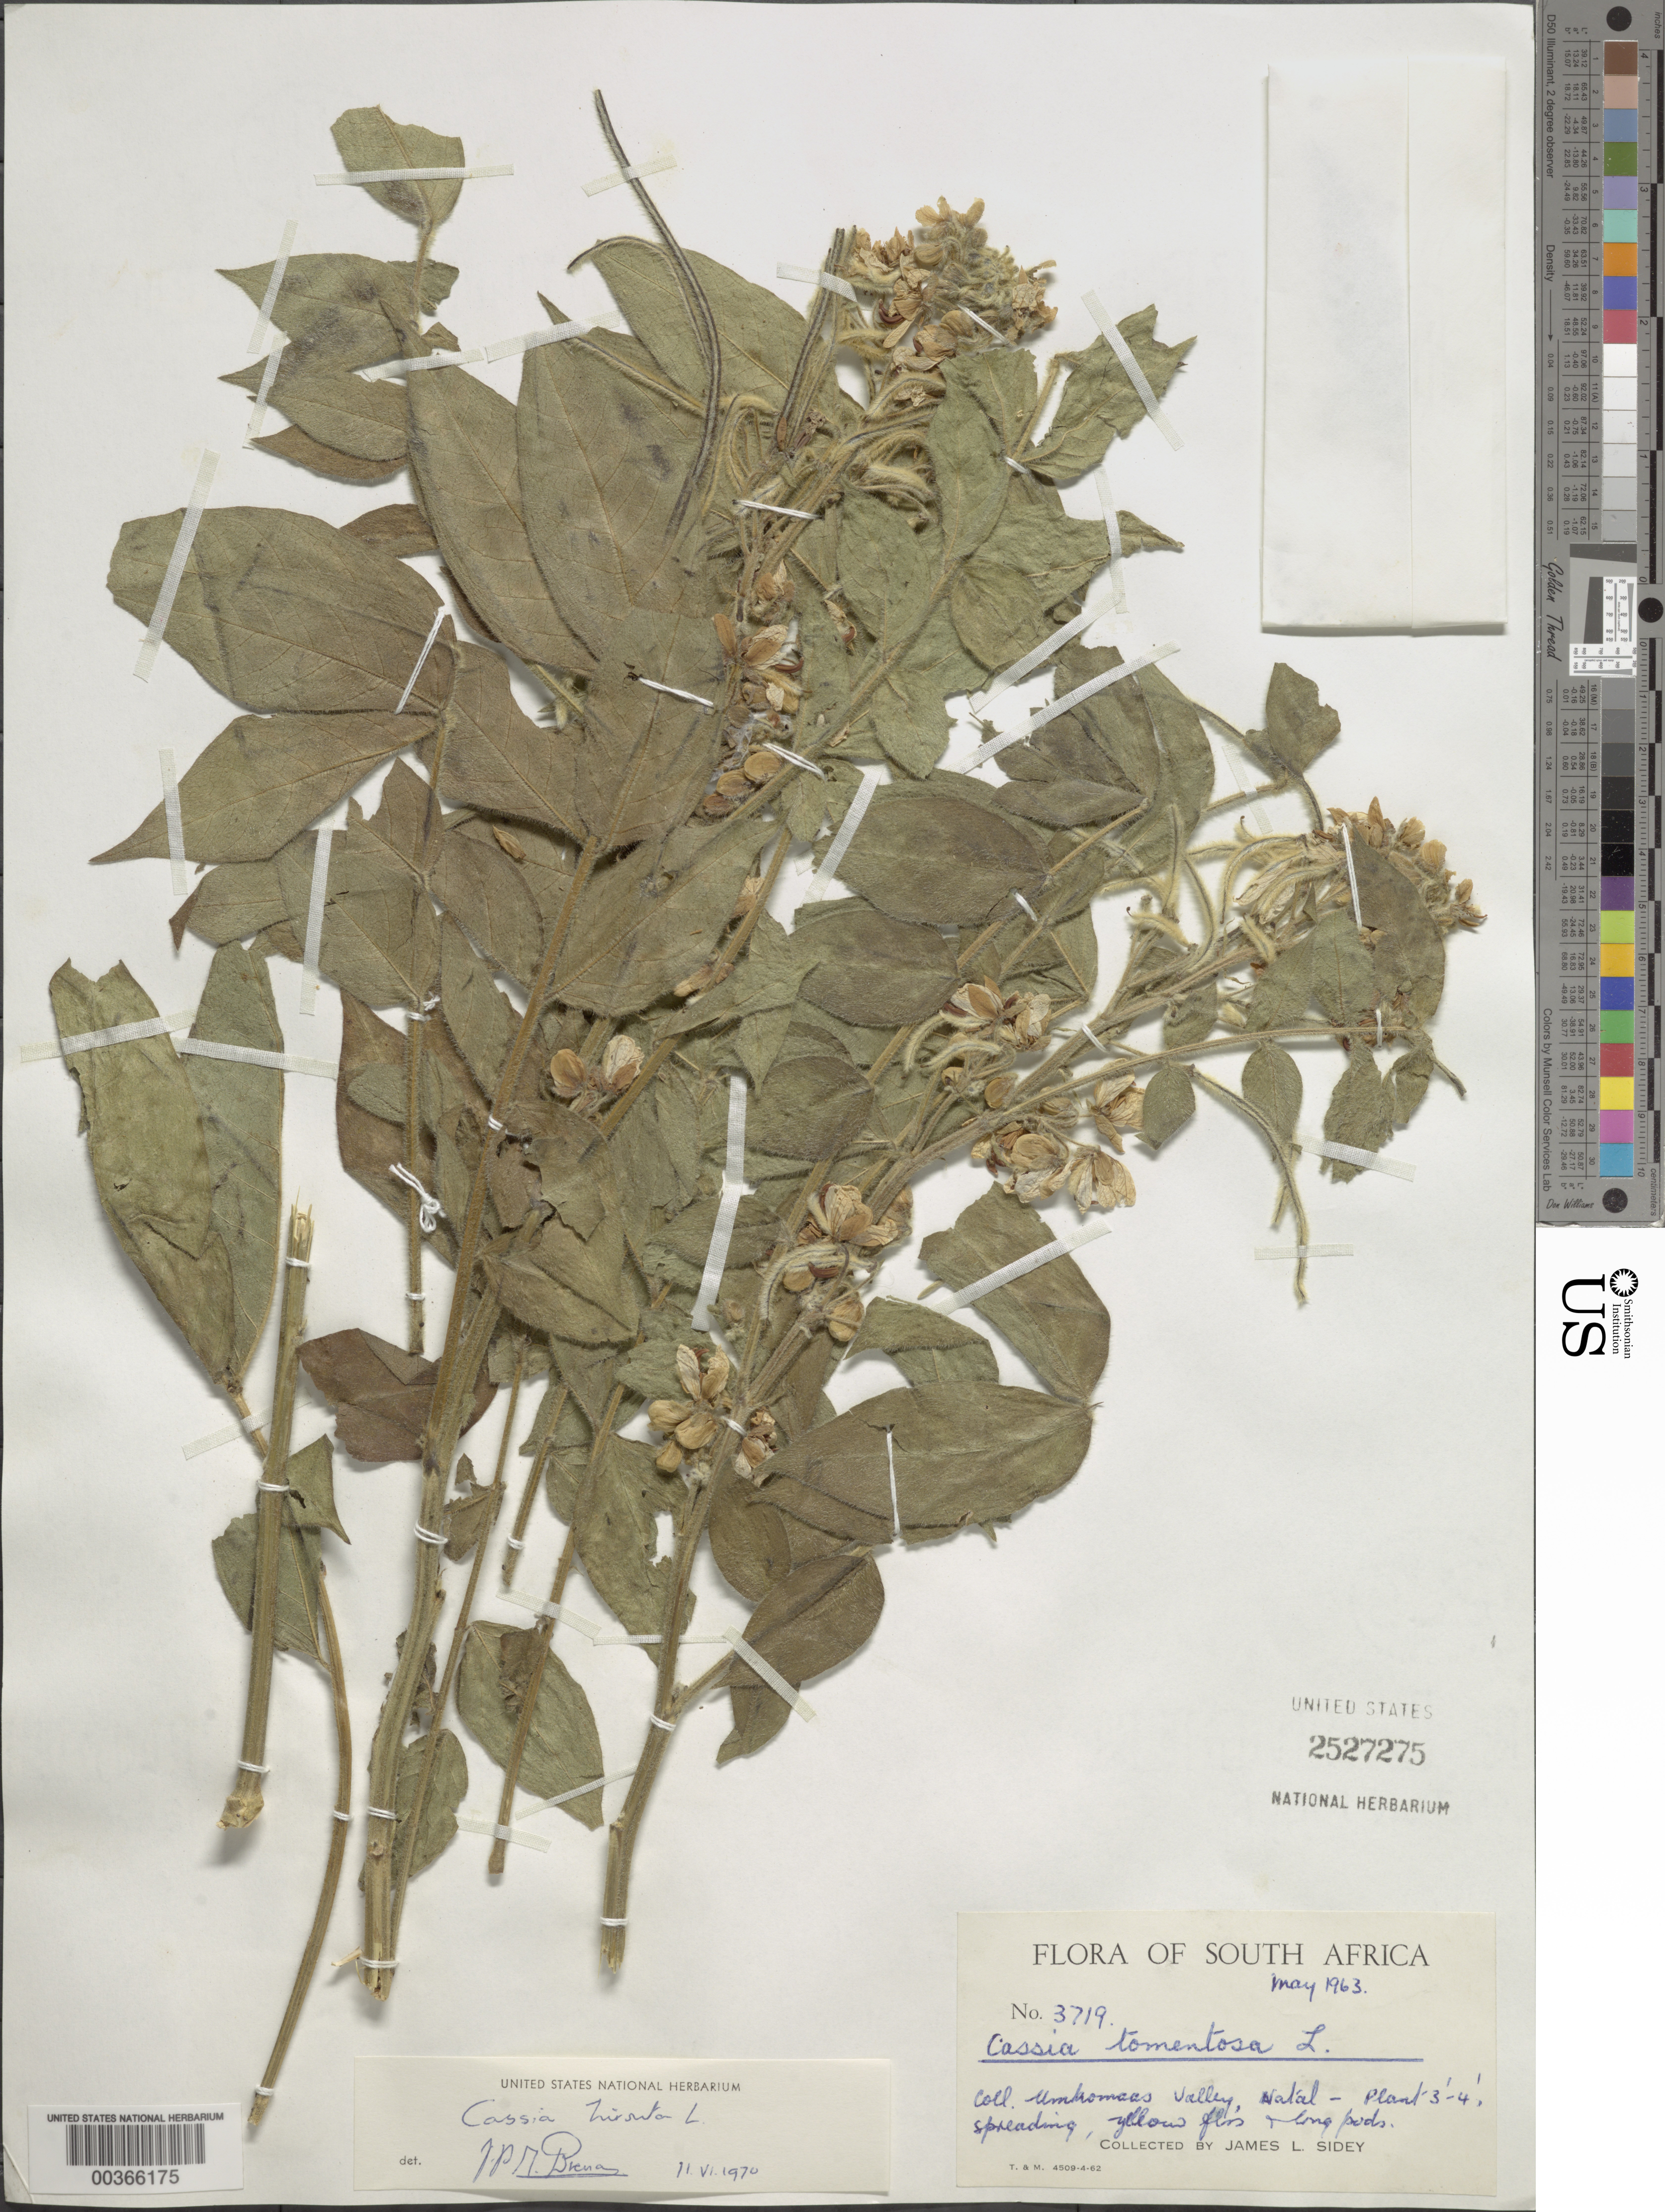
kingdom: Plantae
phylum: Tracheophyta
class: Magnoliopsida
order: Fabales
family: Fabaceae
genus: Senna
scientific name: Senna hirsuta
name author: (L.) H.S. Irwin & Barneby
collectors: J. L. Sidey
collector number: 3719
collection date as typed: May 1963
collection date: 1963-05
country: South Africa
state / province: KwaZulu-Natal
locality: Umkomaas valley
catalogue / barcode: US 2527275